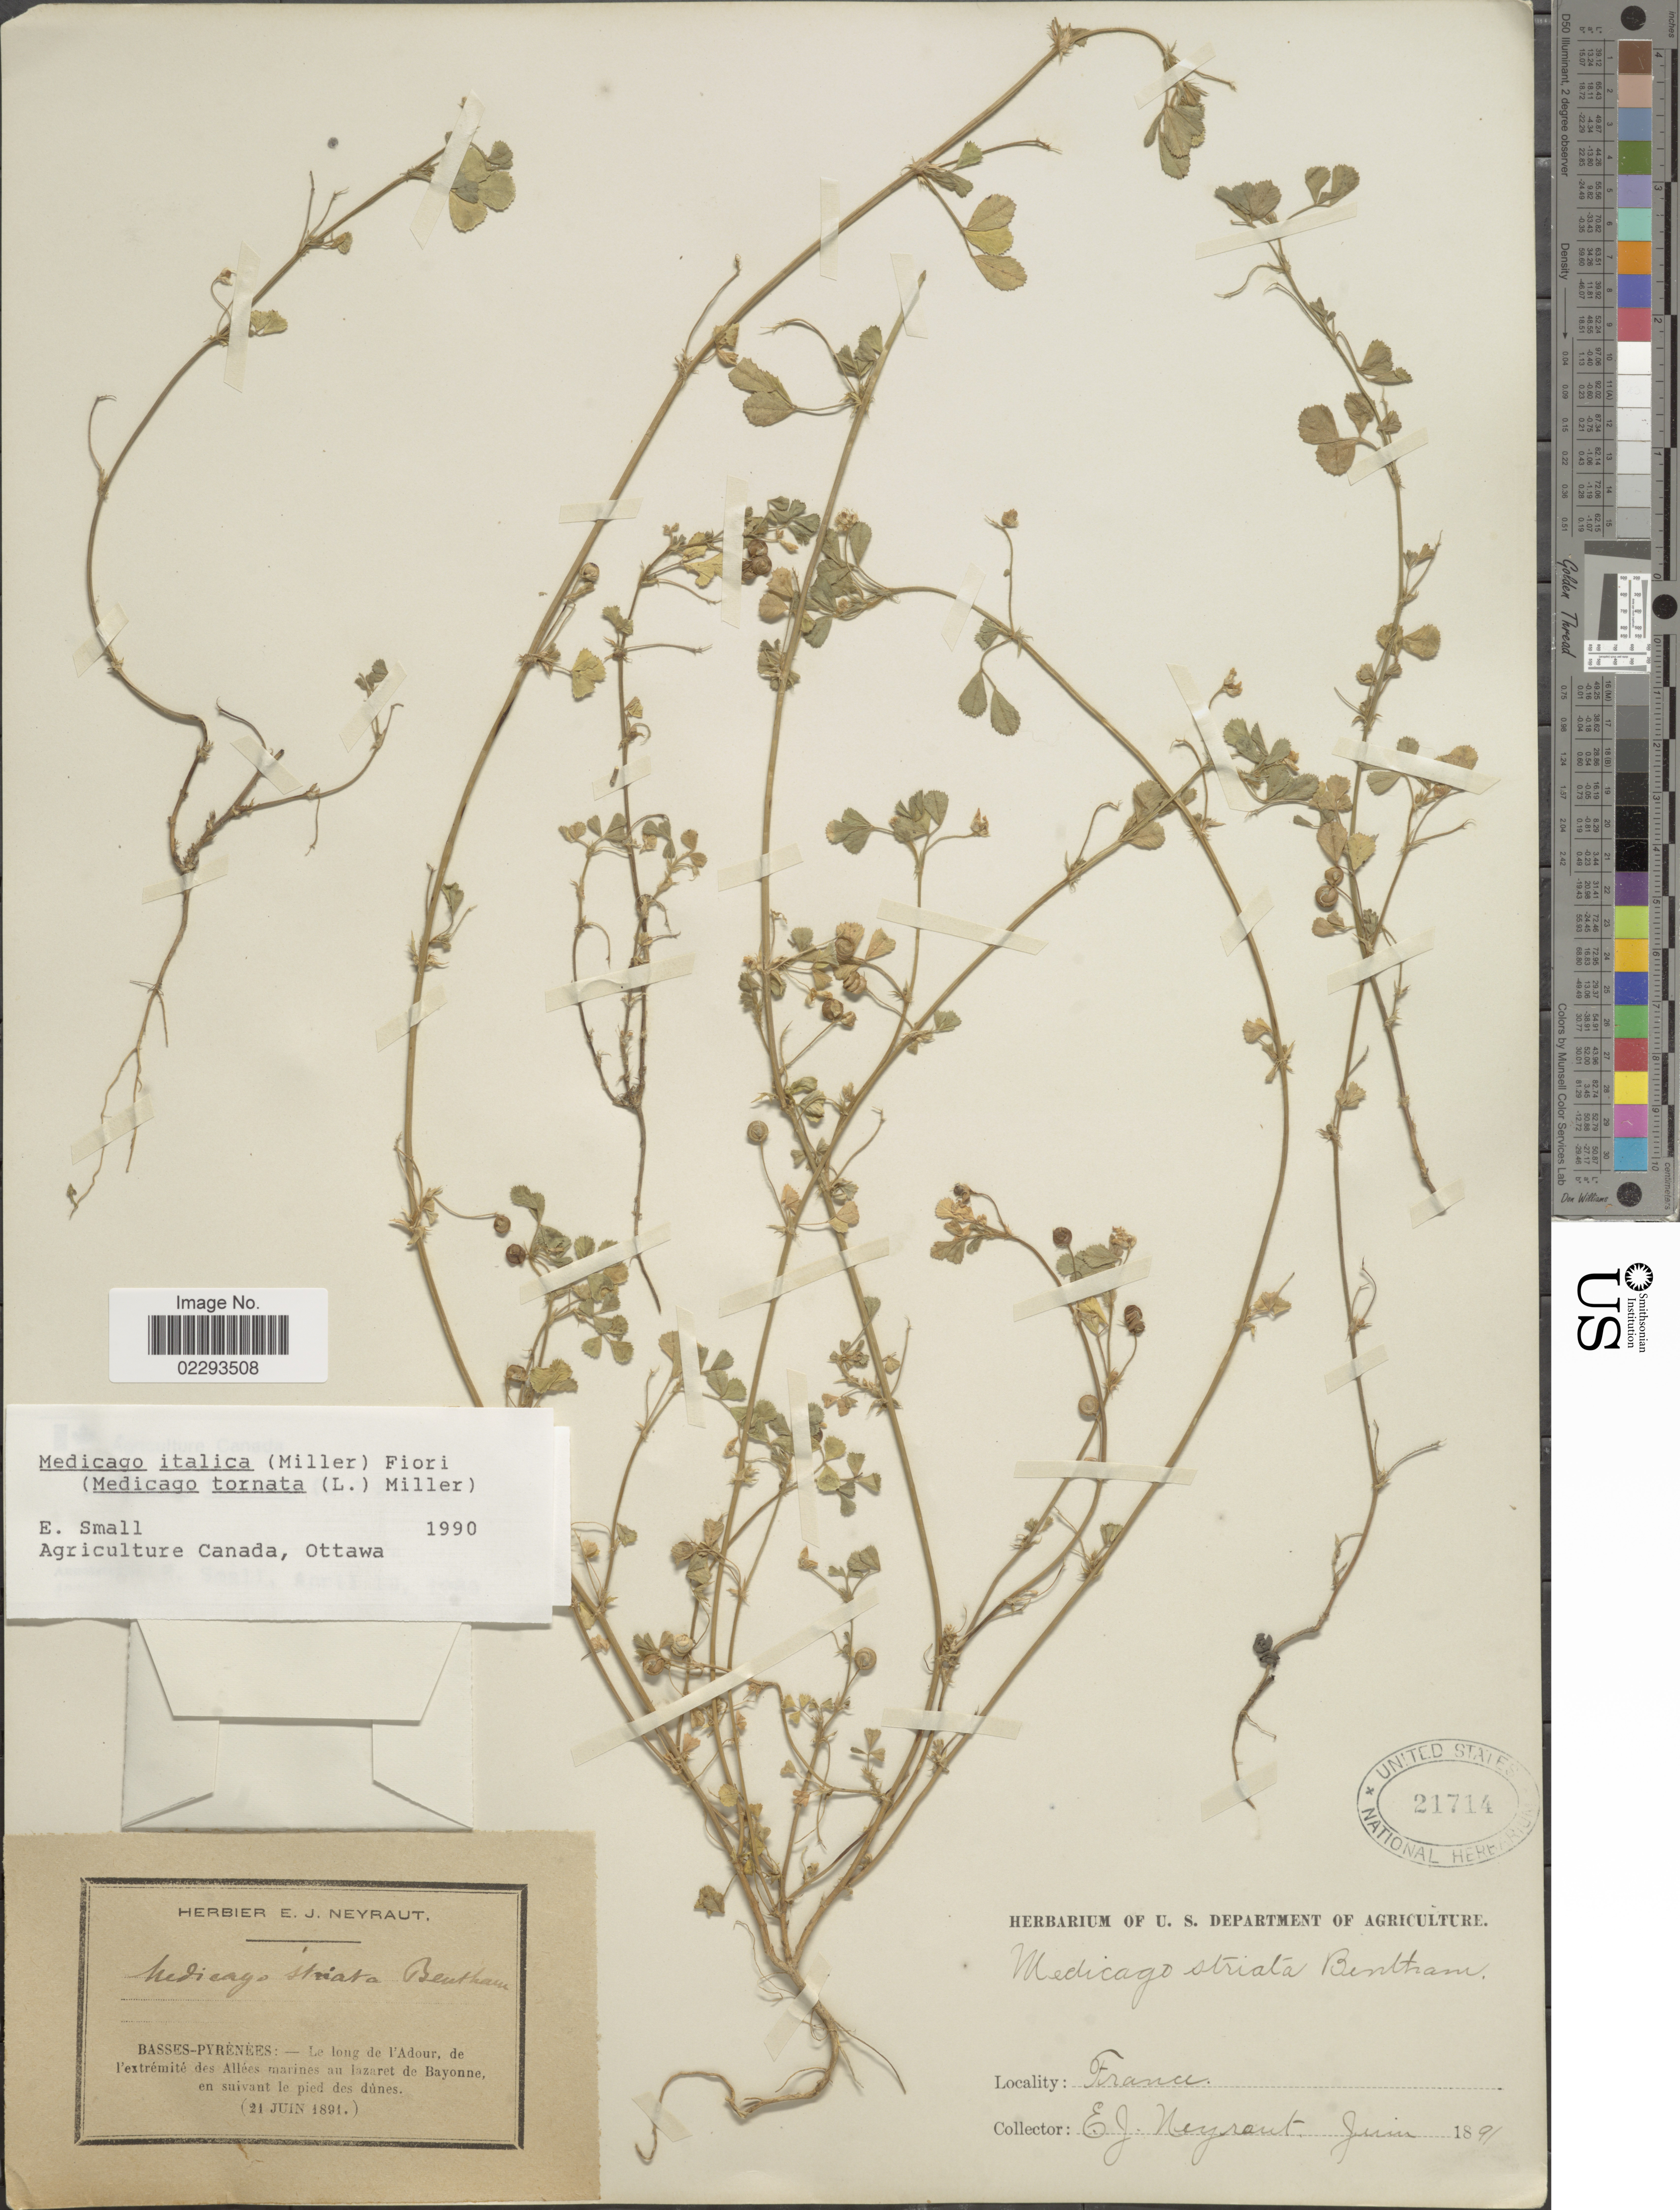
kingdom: Plantae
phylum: Tracheophyta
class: Magnoliopsida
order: Fabales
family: Fabaceae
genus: Medicago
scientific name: Medicago italica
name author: (Mill.) Fiori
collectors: E. Neyraut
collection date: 1891-06-21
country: France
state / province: Occitanie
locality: Basses-Pyrenees, le long de l'Adour, de l'extremite des Allees marines au lazaret de Bayonne, en suivant le pied des dunes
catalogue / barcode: US 21714